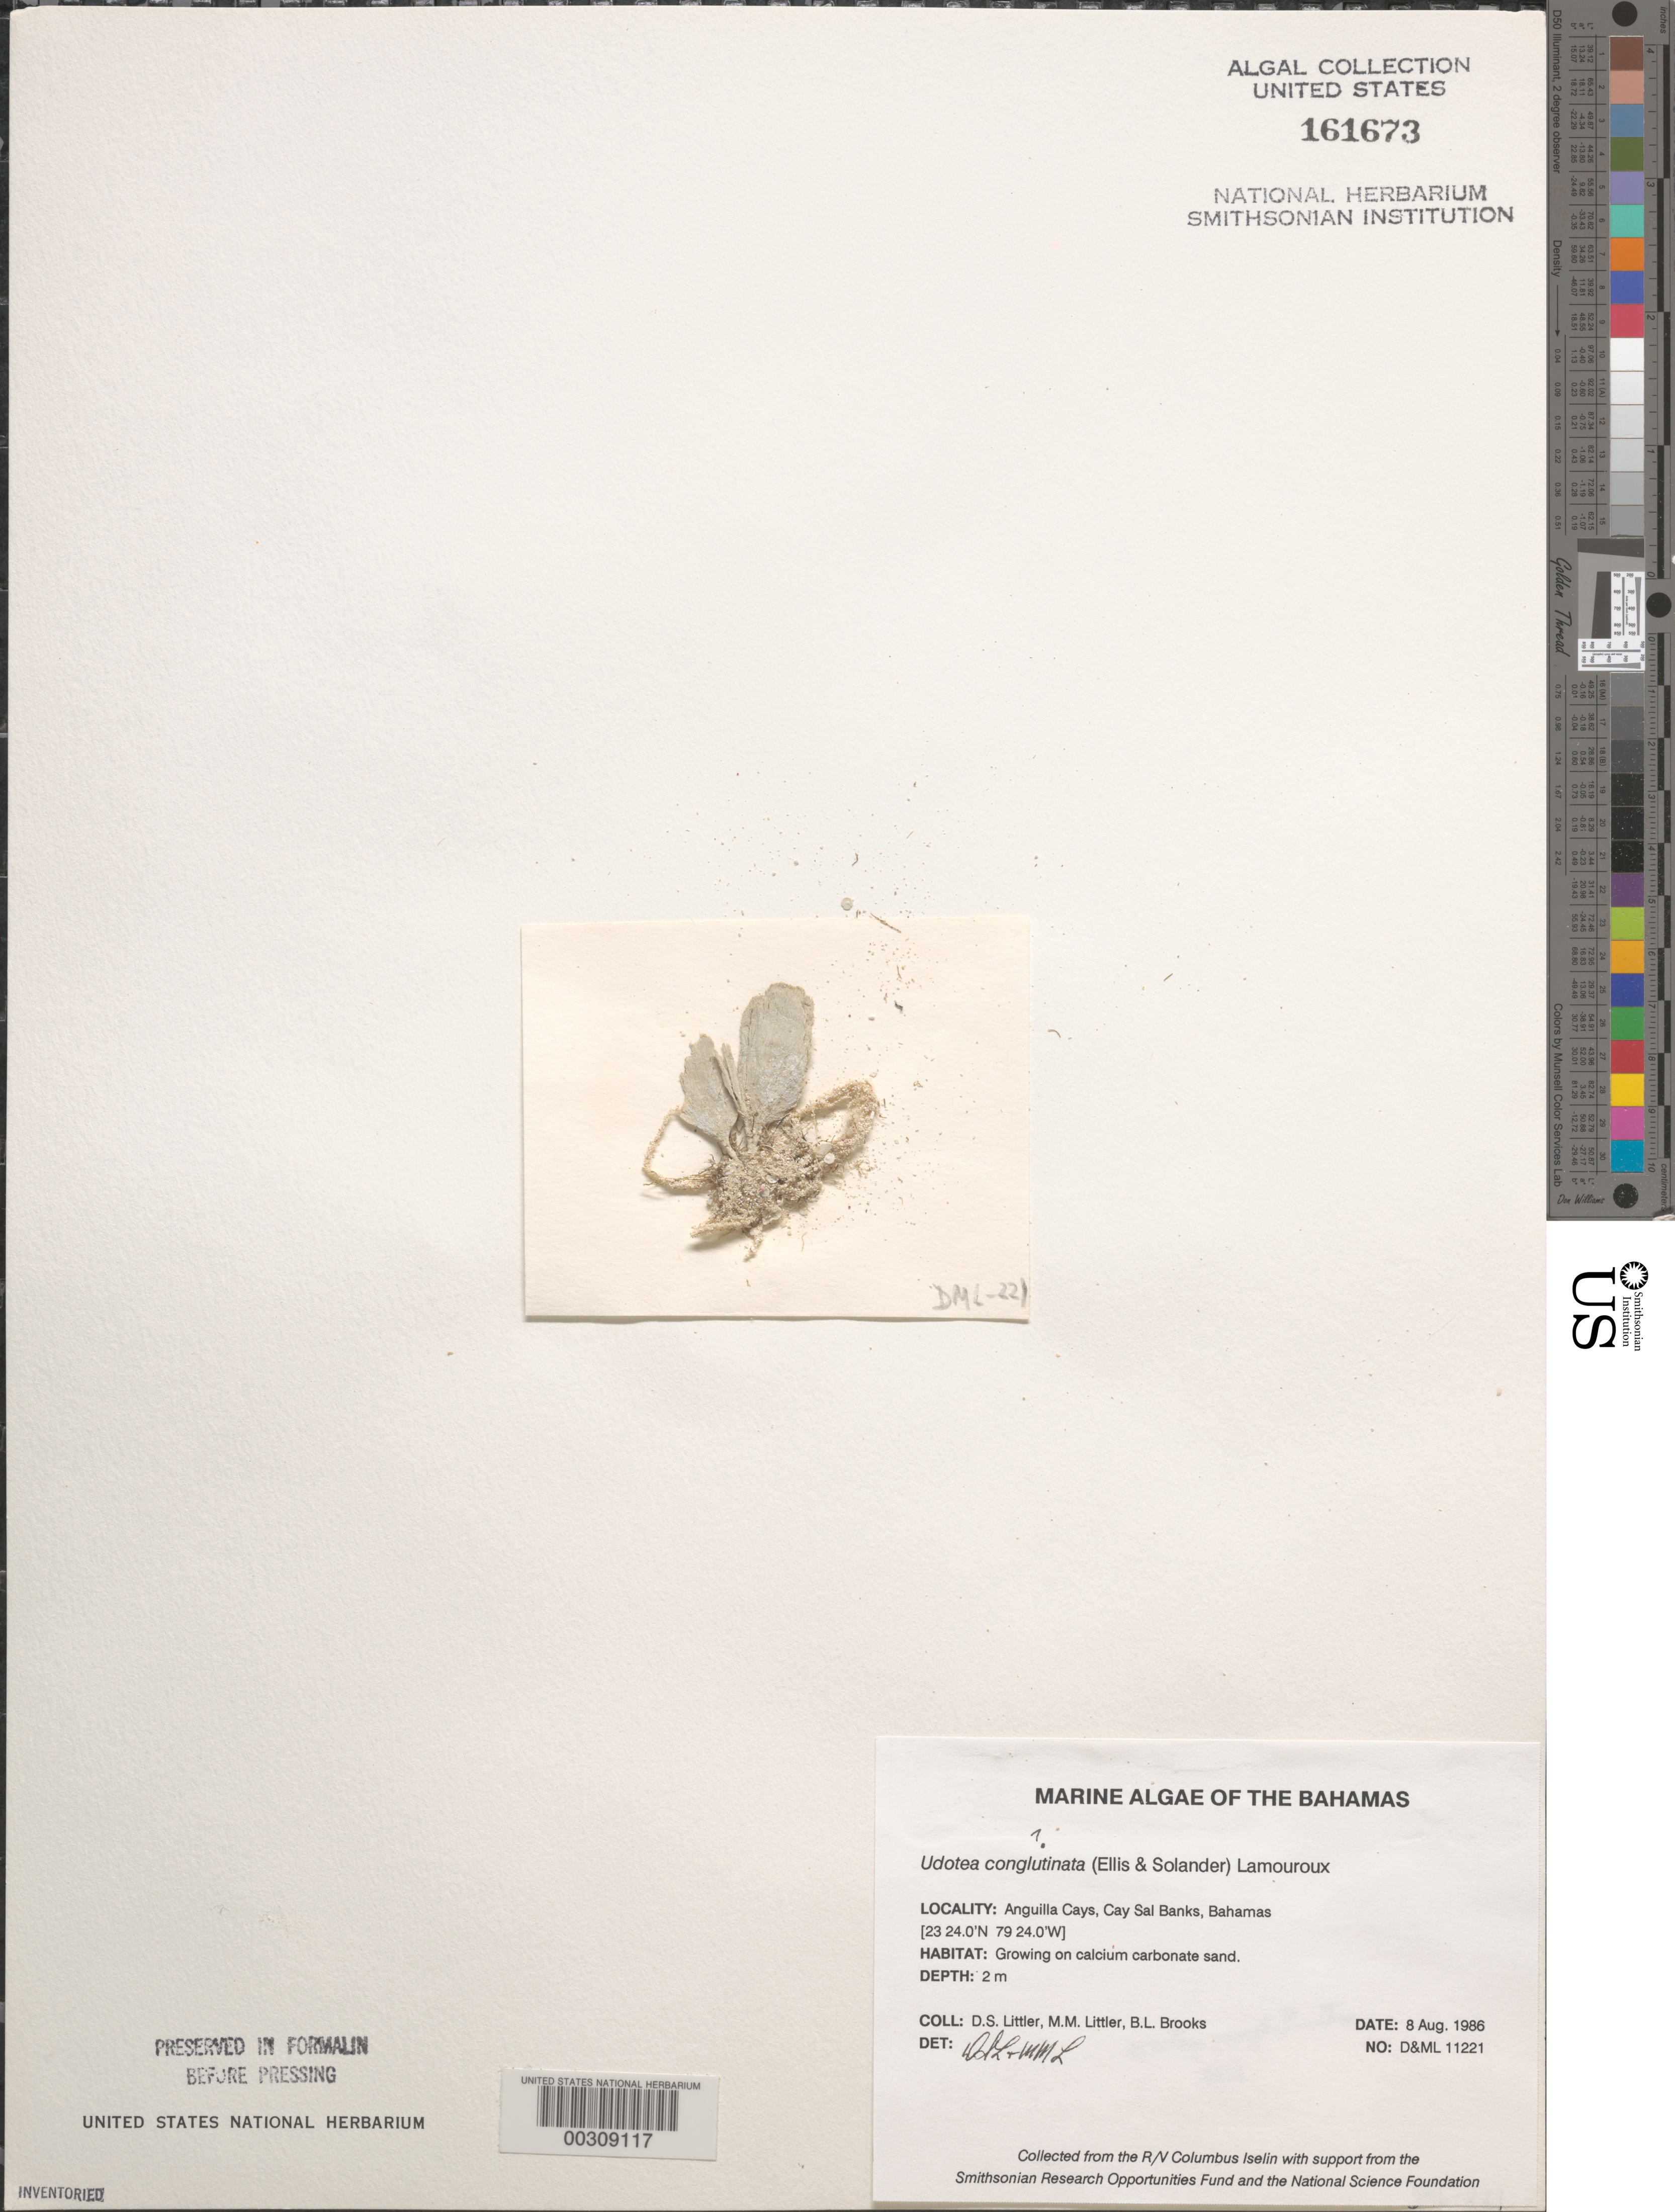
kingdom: Plantae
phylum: Chlorophyta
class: Ulvophyceae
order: Bryopsidales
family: Udoteaceae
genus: Udotea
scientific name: Udotea conglutinata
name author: (Ellis & Sol.) J.V.Lamouroux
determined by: Littler, D. S.; Littler, M. M.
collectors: D. S. Littler, M. M. Littler & B. Brooks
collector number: D&ML 11221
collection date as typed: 08 Aug 1986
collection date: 1986-08-08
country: Bahamas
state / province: Bimini Banks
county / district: Bimini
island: Anguilla Cays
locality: Cay Sal Banks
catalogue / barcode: US 161673